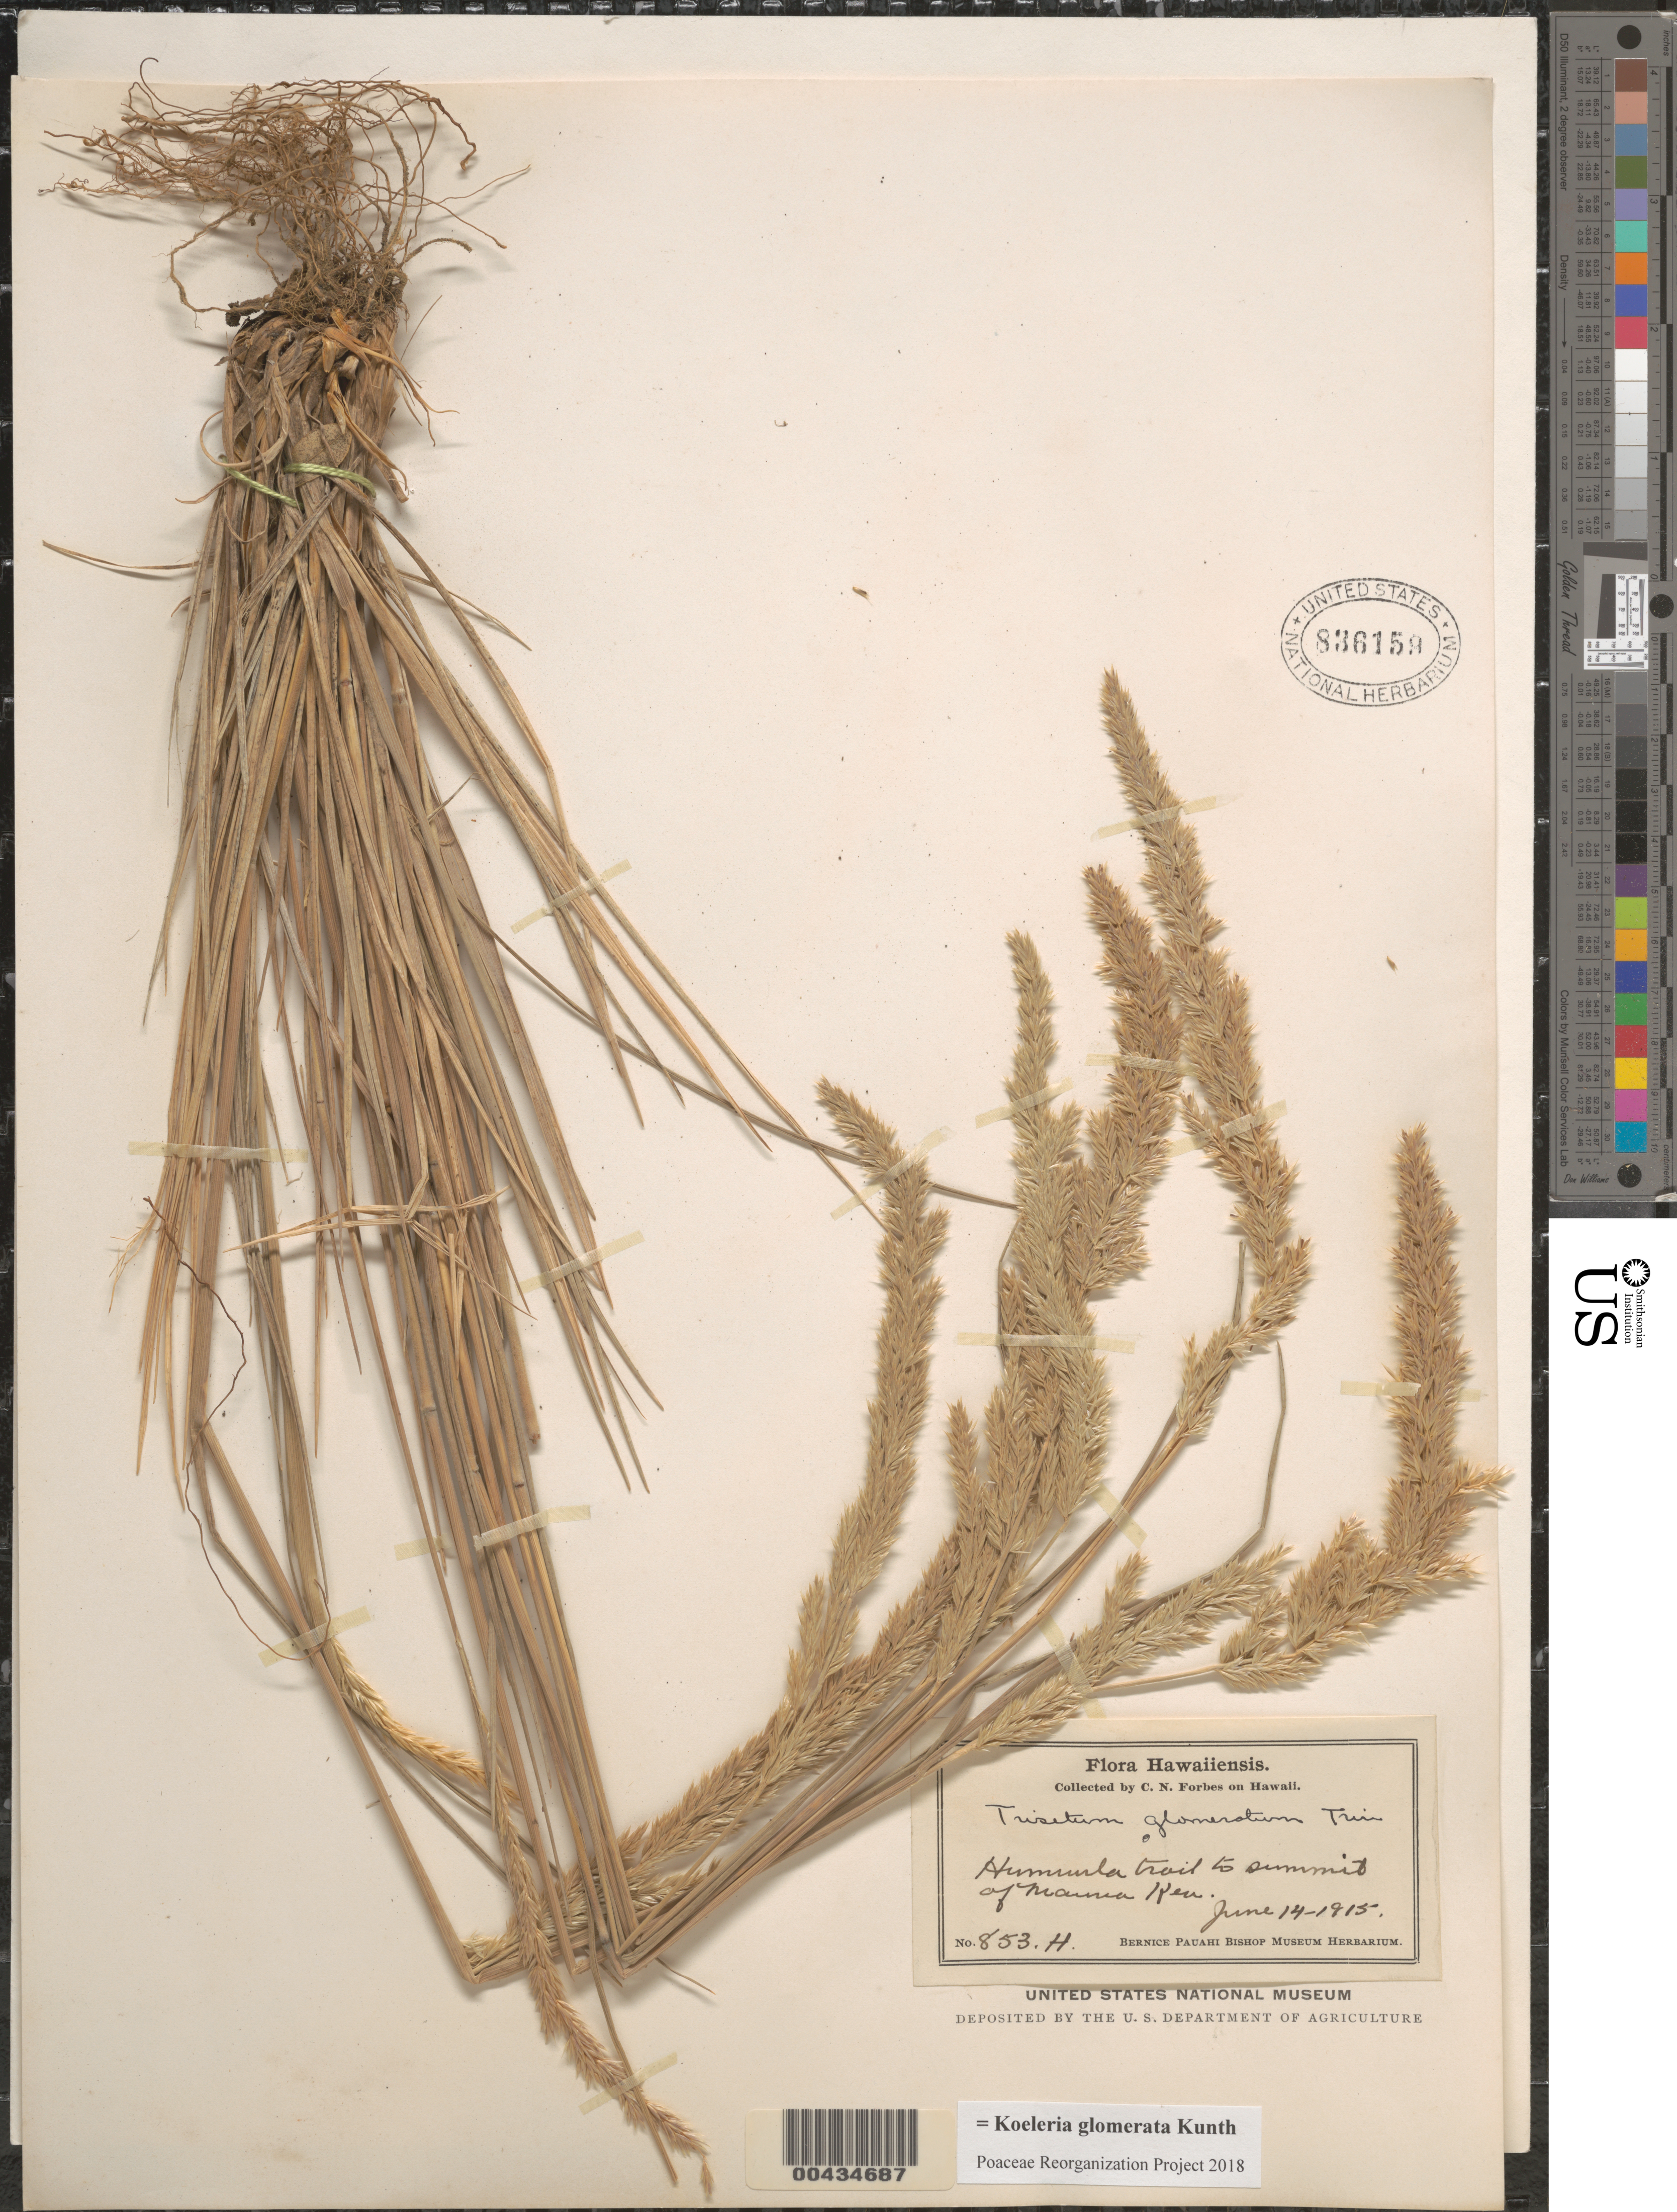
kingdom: Plantae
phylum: Tracheophyta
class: Liliopsida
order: Poales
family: Poaceae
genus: Koeleria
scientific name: Koeleria glomerata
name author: Kunth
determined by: Poaceae Reorganization Project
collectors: C. N. Forbes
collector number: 853.H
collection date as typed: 14 Jun 1915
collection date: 1915-06-14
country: United States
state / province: Hawaii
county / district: Hawaii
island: Hawaii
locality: Humuula trail to summit of Mauna Kea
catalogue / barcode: US 836159